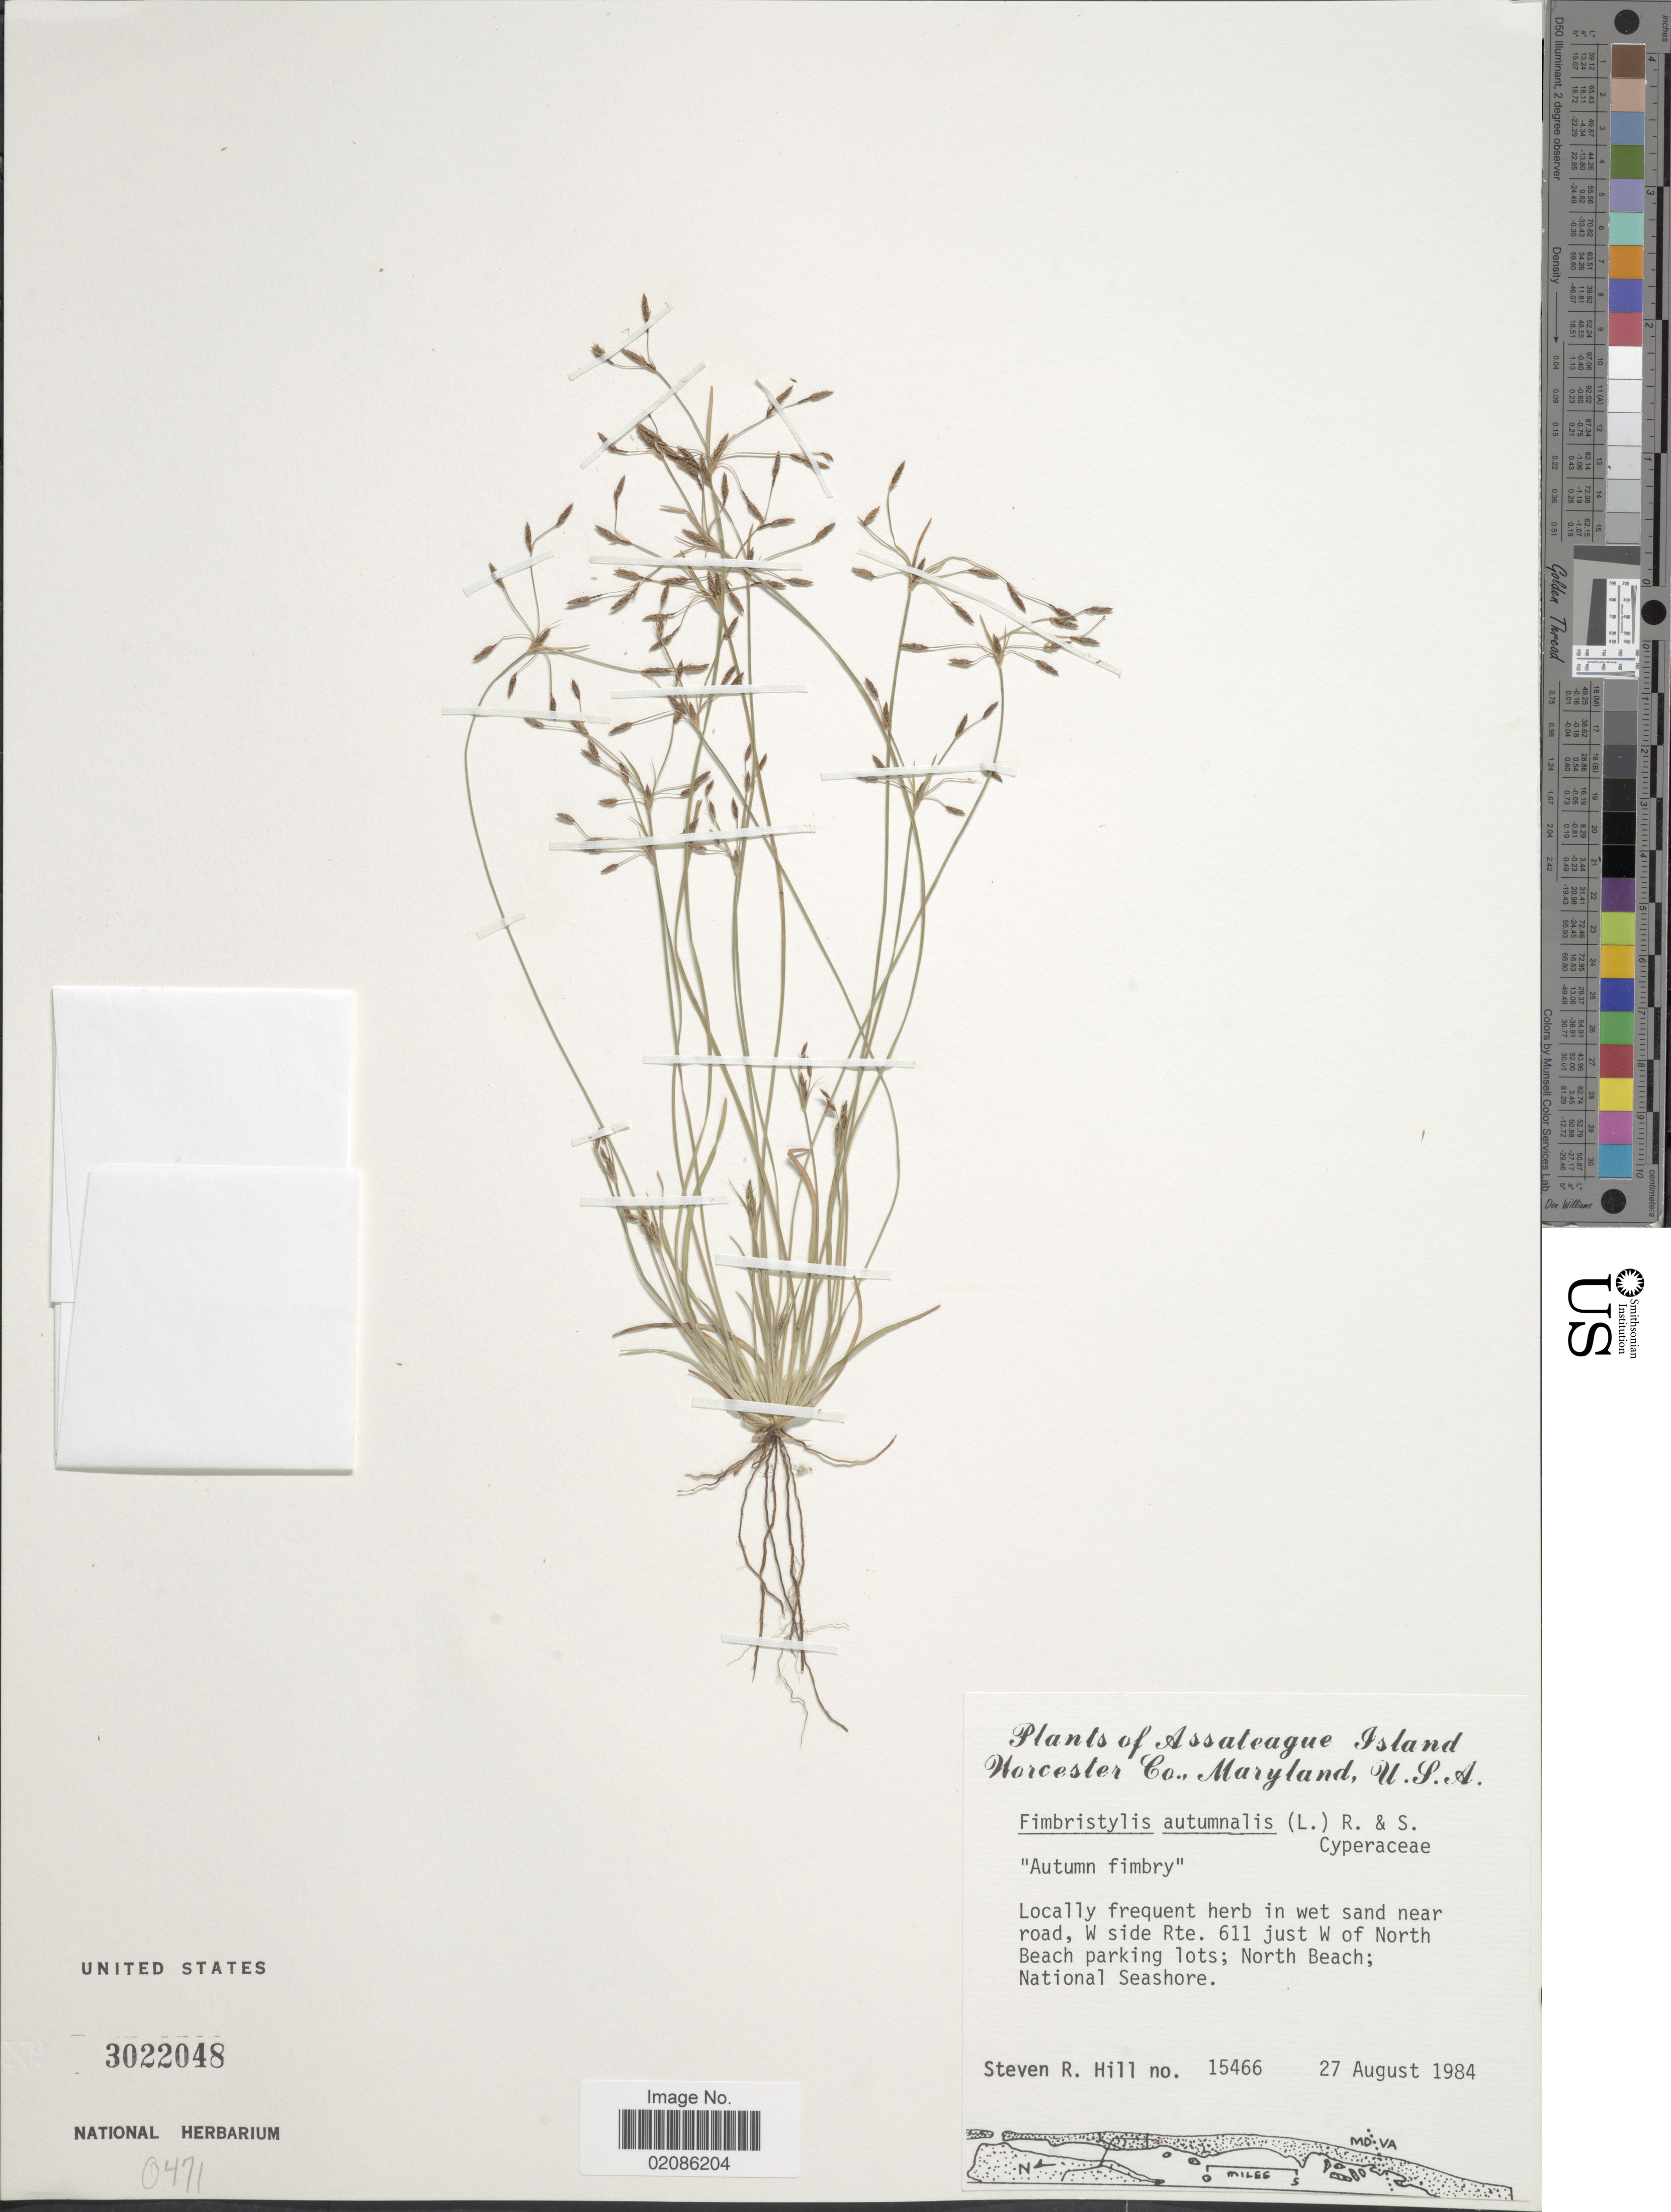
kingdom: Plantae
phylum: Tracheophyta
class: Liliopsida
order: Poales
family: Cyperaceae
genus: Fimbristylis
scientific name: Fimbristylis autumnalis (L.) Roem. & Schult.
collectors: S. R. Hill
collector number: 15466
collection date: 1984-08-27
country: United States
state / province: Maryland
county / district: Worcester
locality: Assateague Island Worcester Co., Locally frequent herb in wet sand near road, W side Rte. 611 just W of North Beach parking lots; North Beach; National Seashore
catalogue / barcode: US 3022048